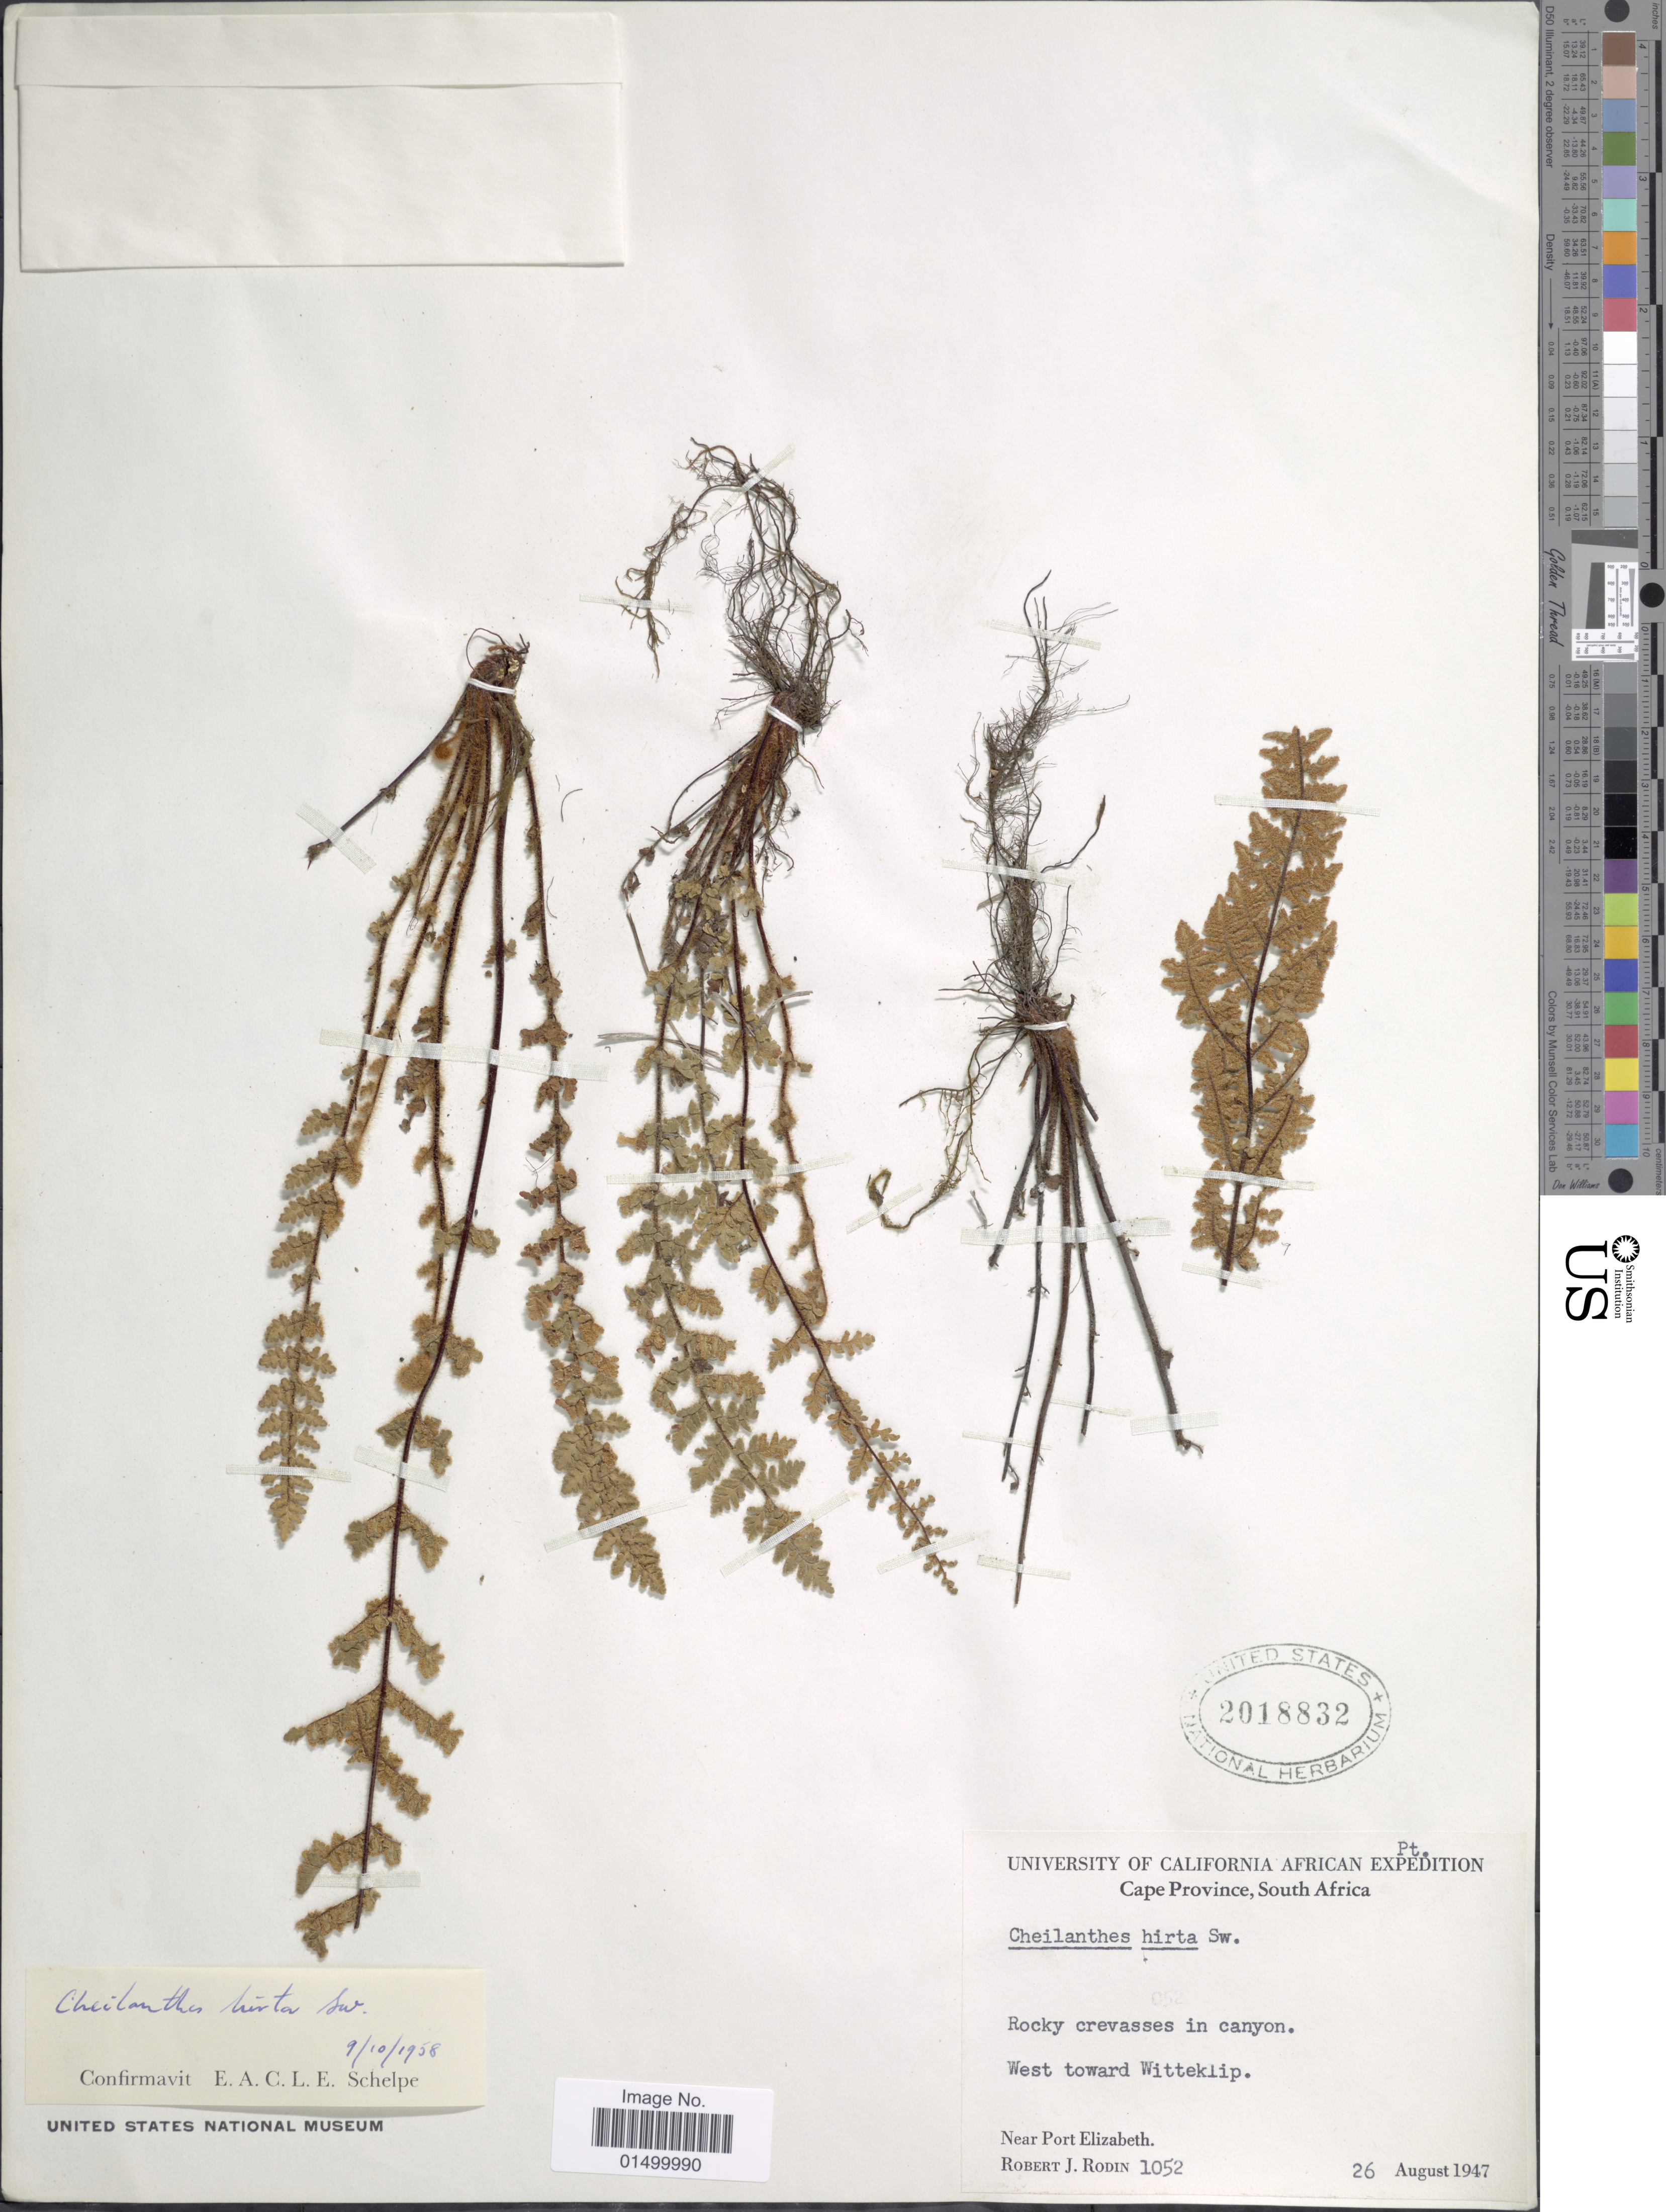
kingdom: Plantae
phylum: Tracheophyta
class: Polypodiopsida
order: Polypodiales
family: Pteridaceae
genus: Cheilanthes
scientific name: Cheilanthes hirta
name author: Sw.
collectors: R. J. Rodin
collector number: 1052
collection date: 1947-08-26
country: South Africa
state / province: Eastern Cape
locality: West toward Wittklip, Near Port Elizabeth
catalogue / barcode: US 2018832